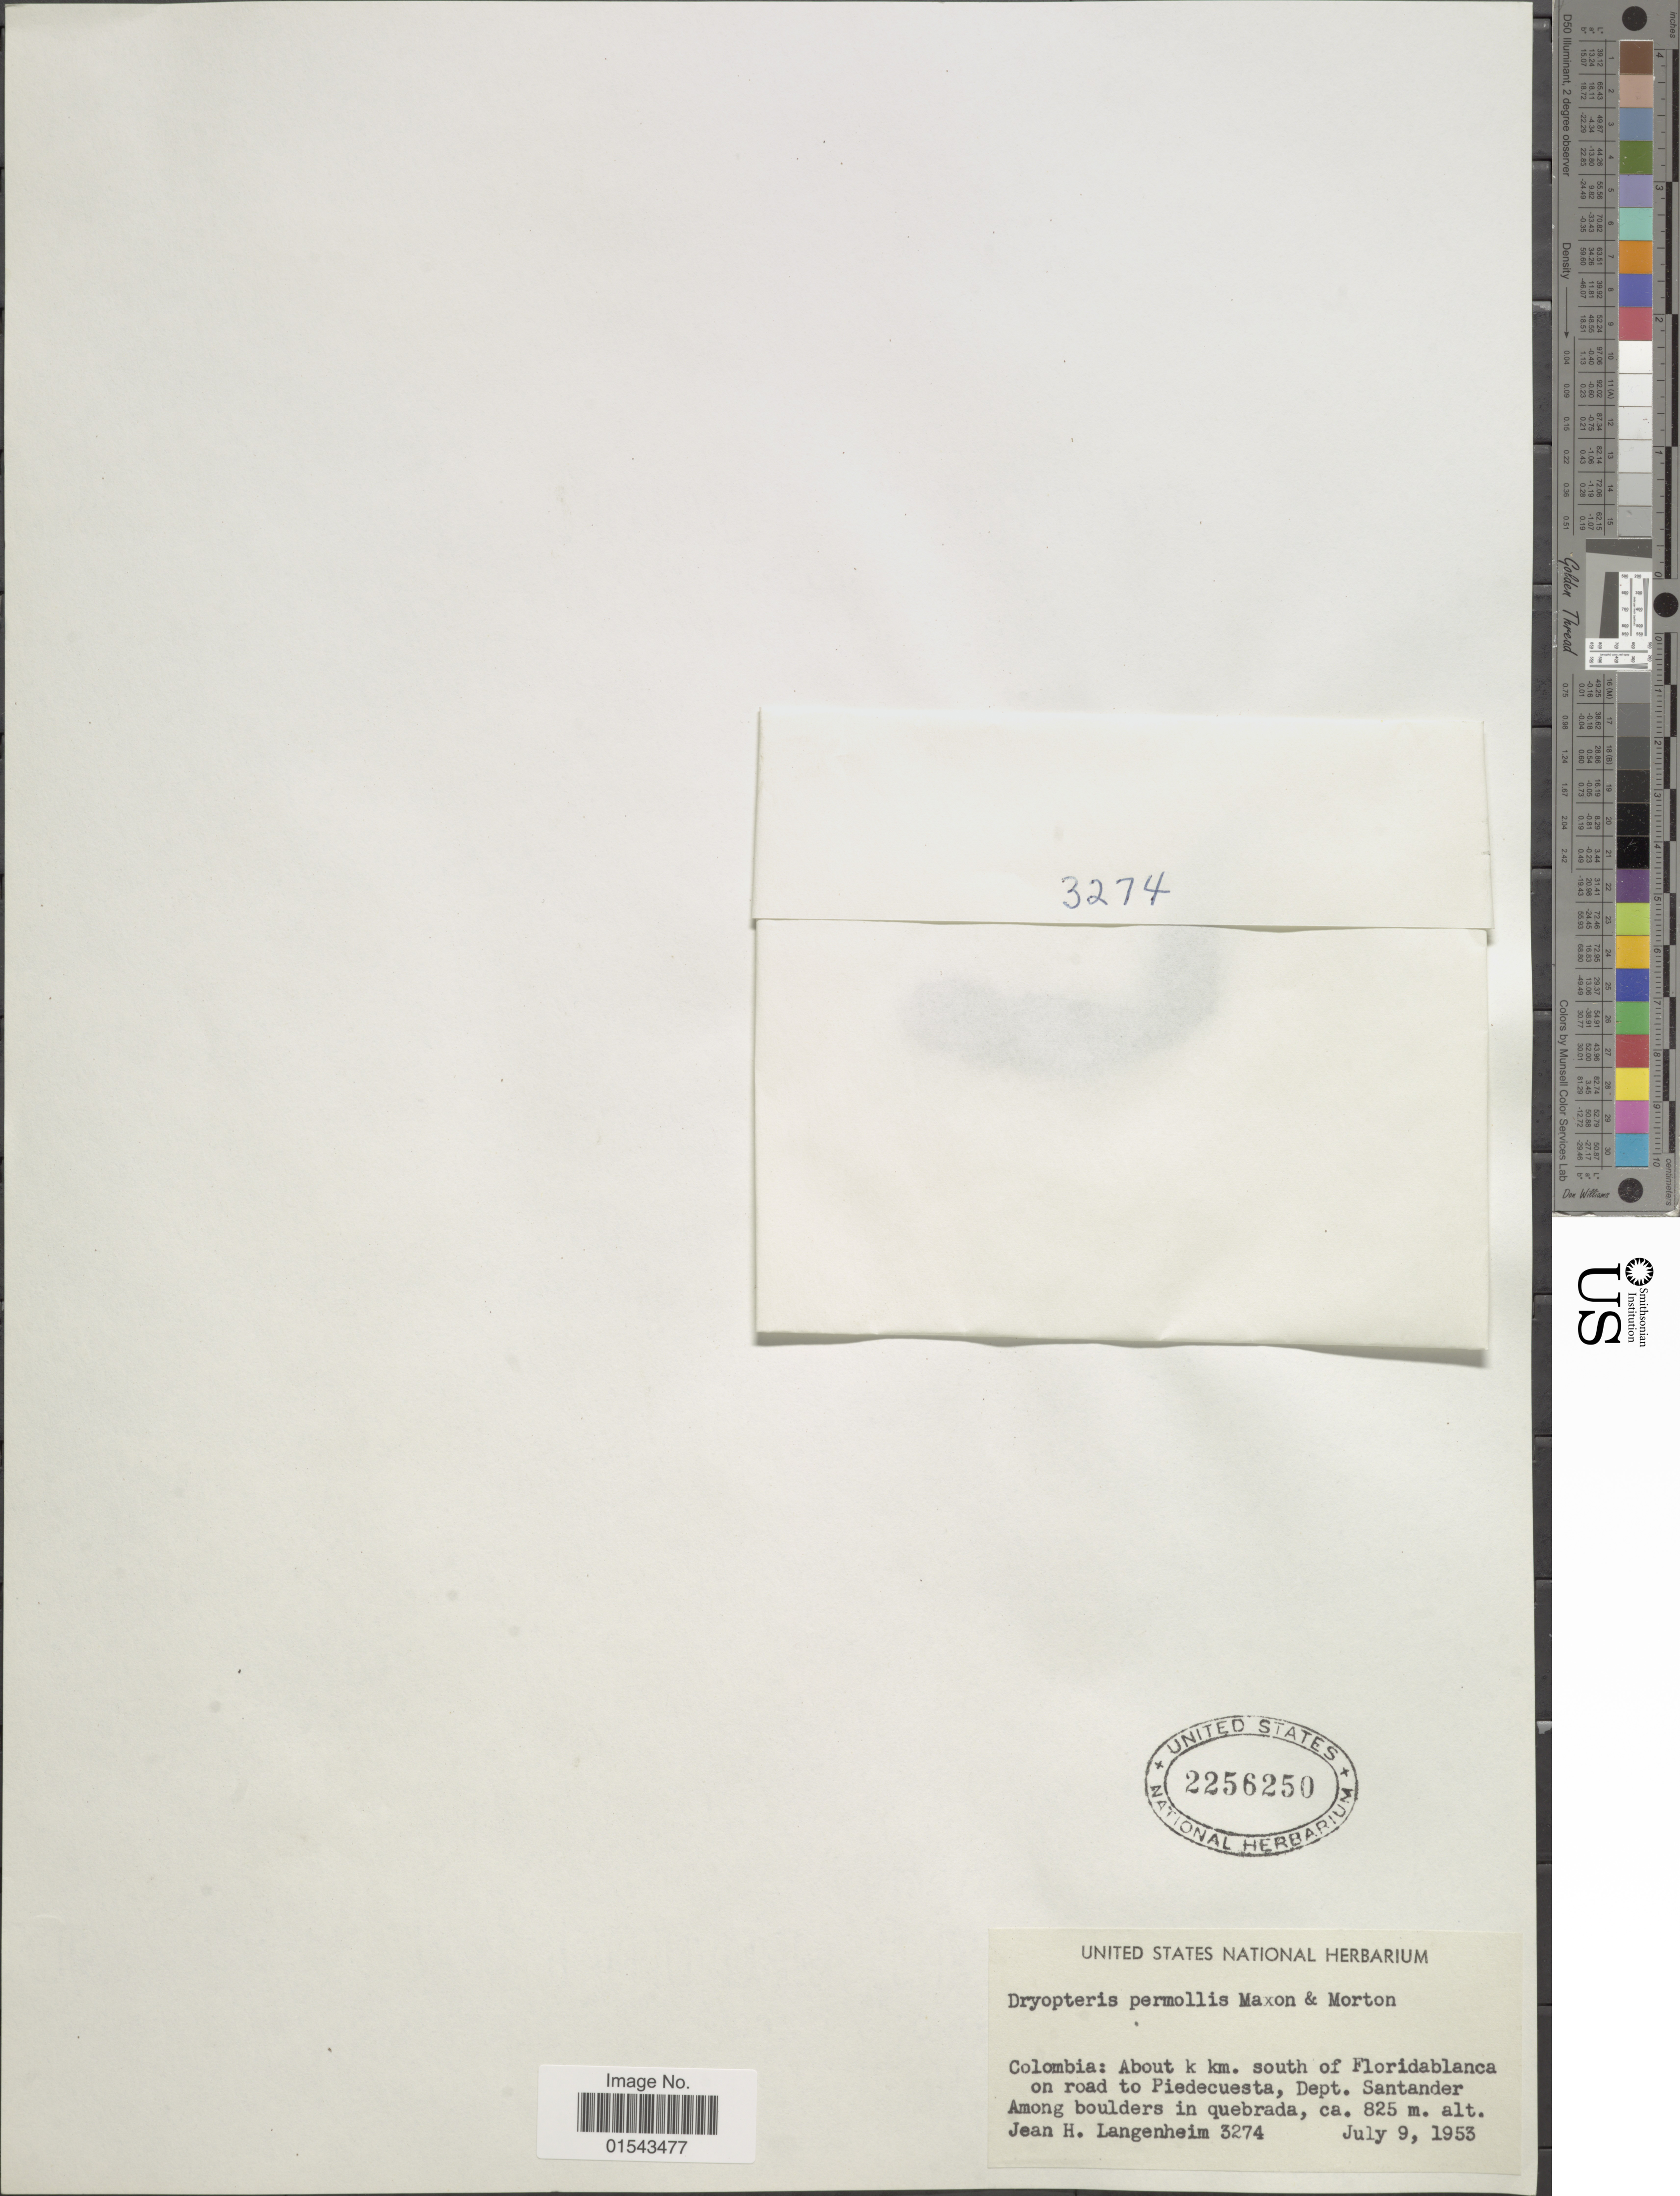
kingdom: Plantae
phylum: Tracheophyta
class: Polypodiopsida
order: Polypodiales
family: Thelypteridaceae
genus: Meniscium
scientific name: Meniscium arborescens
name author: Humb. & Bonpl. ex Willd.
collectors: J. H. Langenheim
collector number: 3274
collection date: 1953-07-09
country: Colombia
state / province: Santander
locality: About k km. south of Floridablanca on road to Piedecuesta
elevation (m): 825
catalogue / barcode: US 2256250